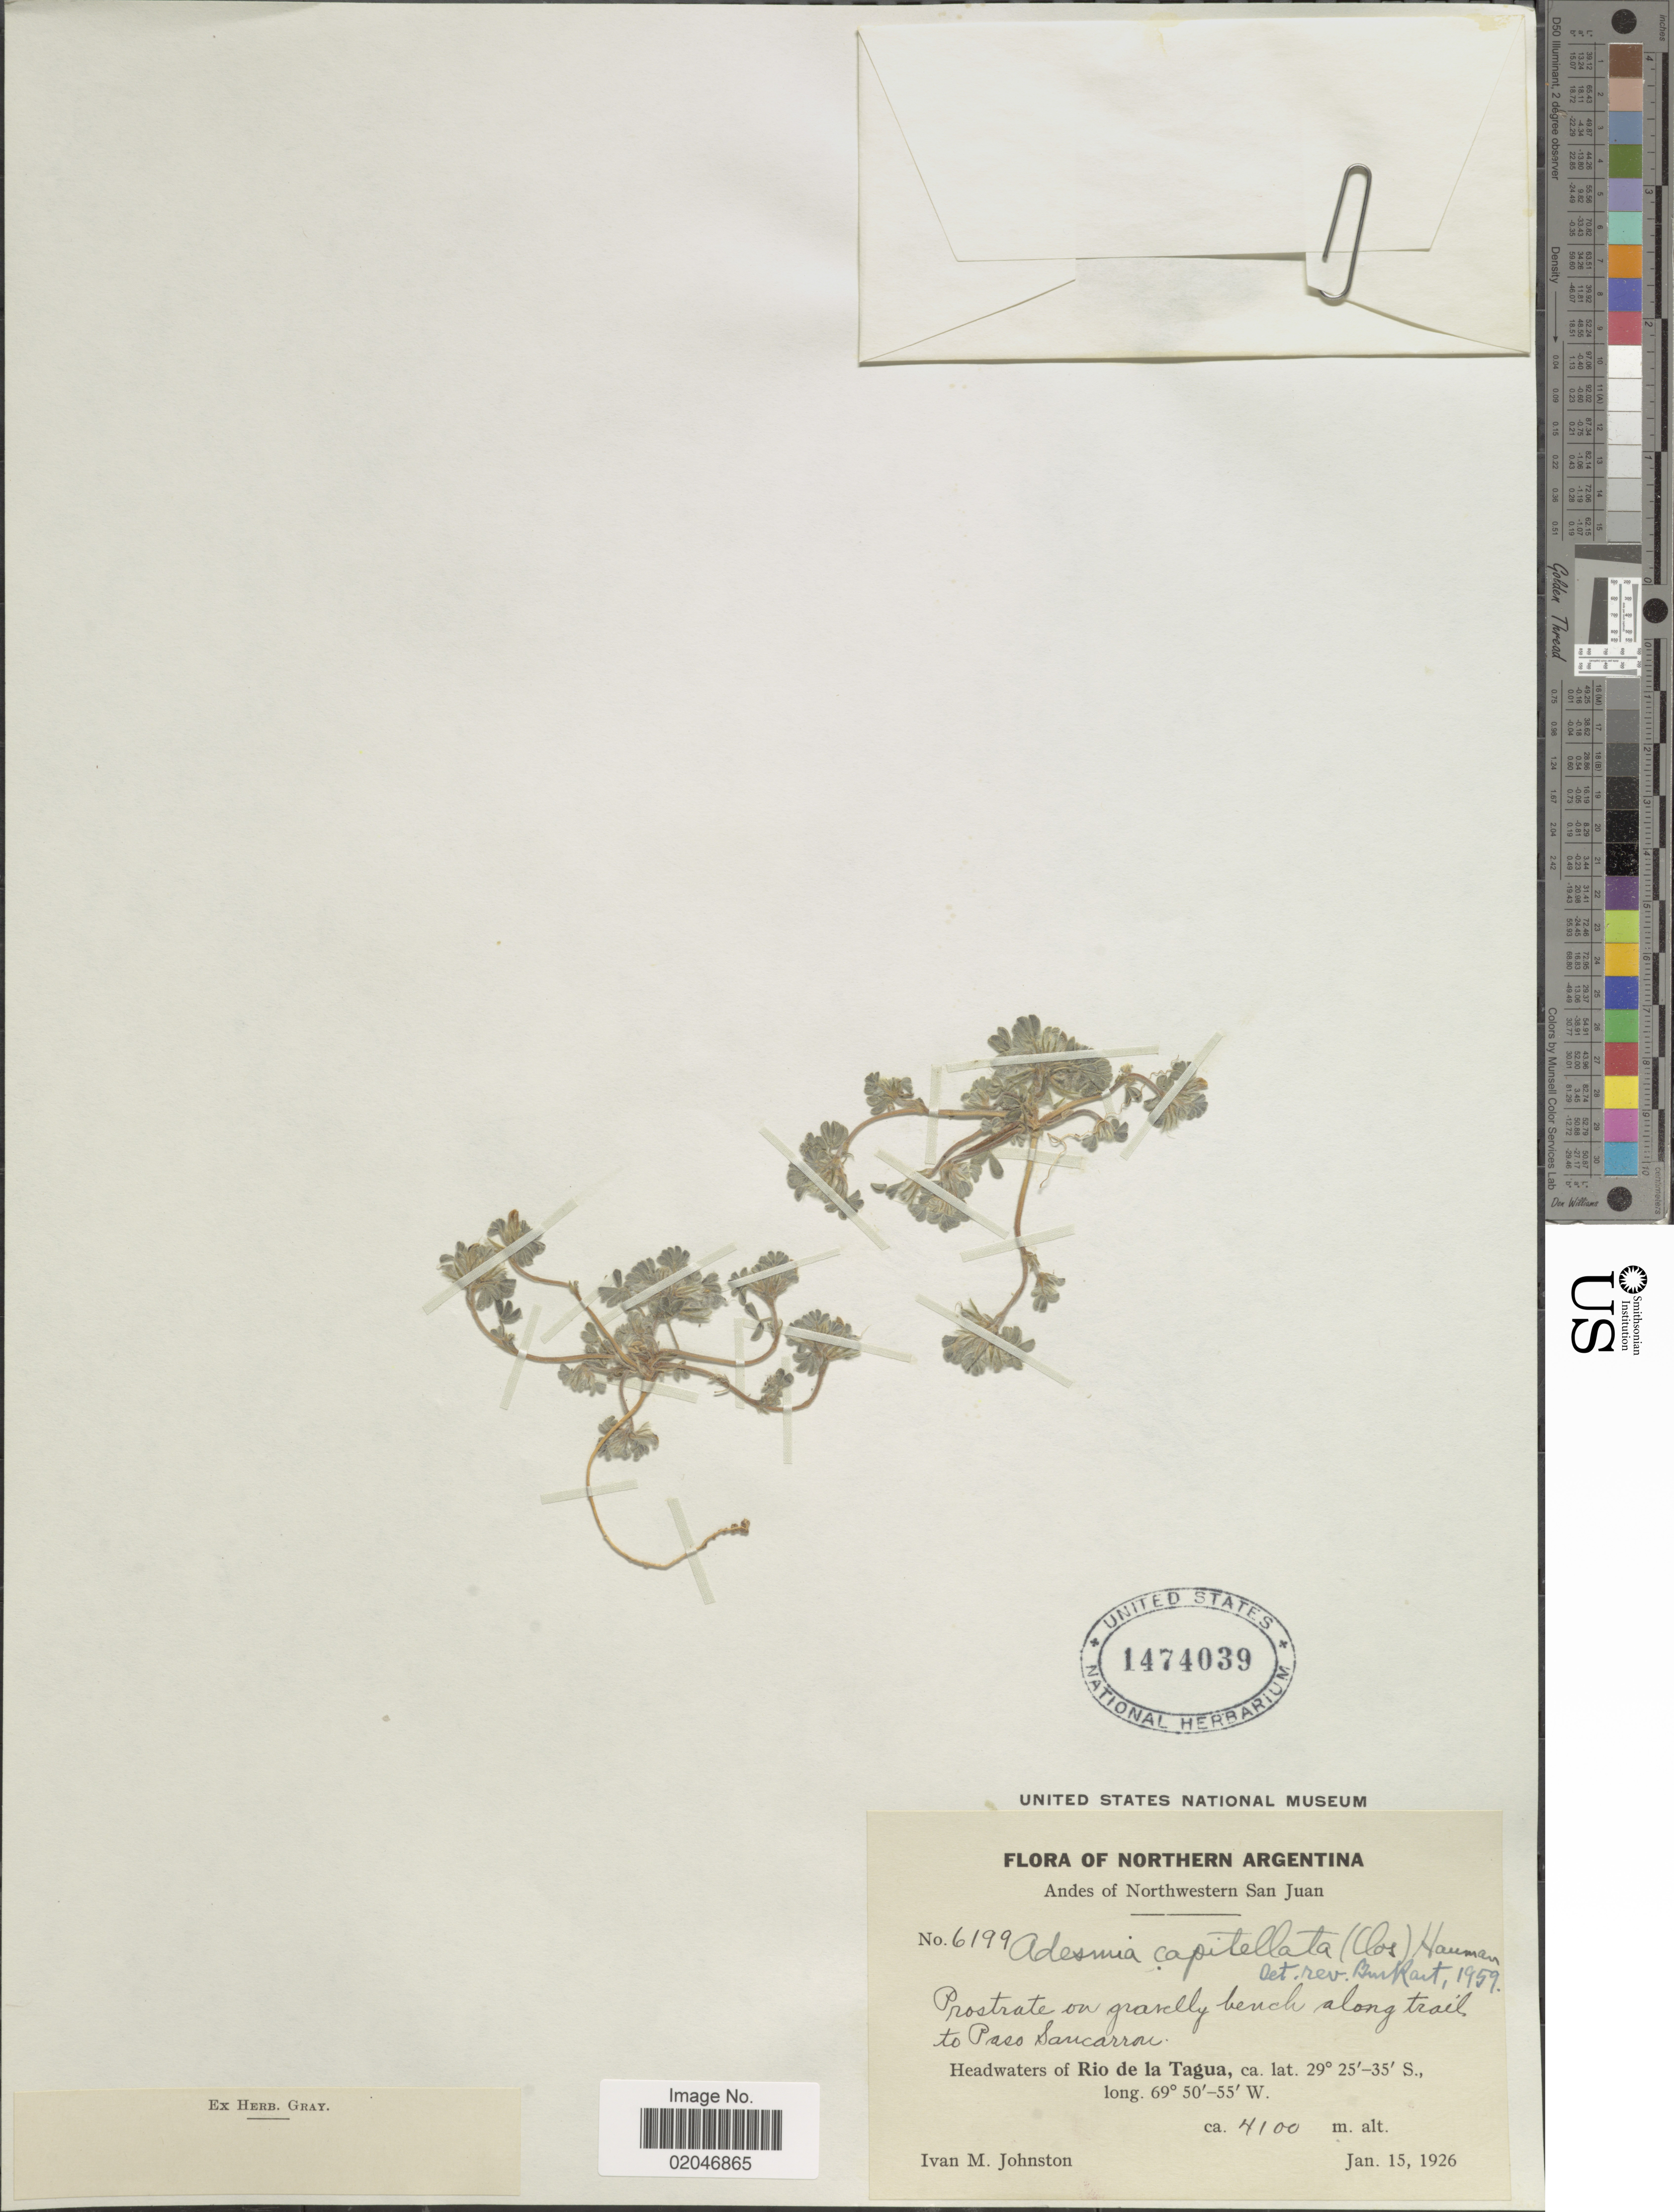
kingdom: Plantae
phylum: Tracheophyta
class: Magnoliopsida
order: Fabales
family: Fabaceae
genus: Adesmia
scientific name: Adesmia capitellata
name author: (Clos) Hauman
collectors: I.M. Johnston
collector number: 6199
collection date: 1926-01-15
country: Argentina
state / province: San Juan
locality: Northern Argenitina, Andes of Northwestern San Juan, Headwaters of Rio de La Tagua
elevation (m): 4100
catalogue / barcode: US 1474039